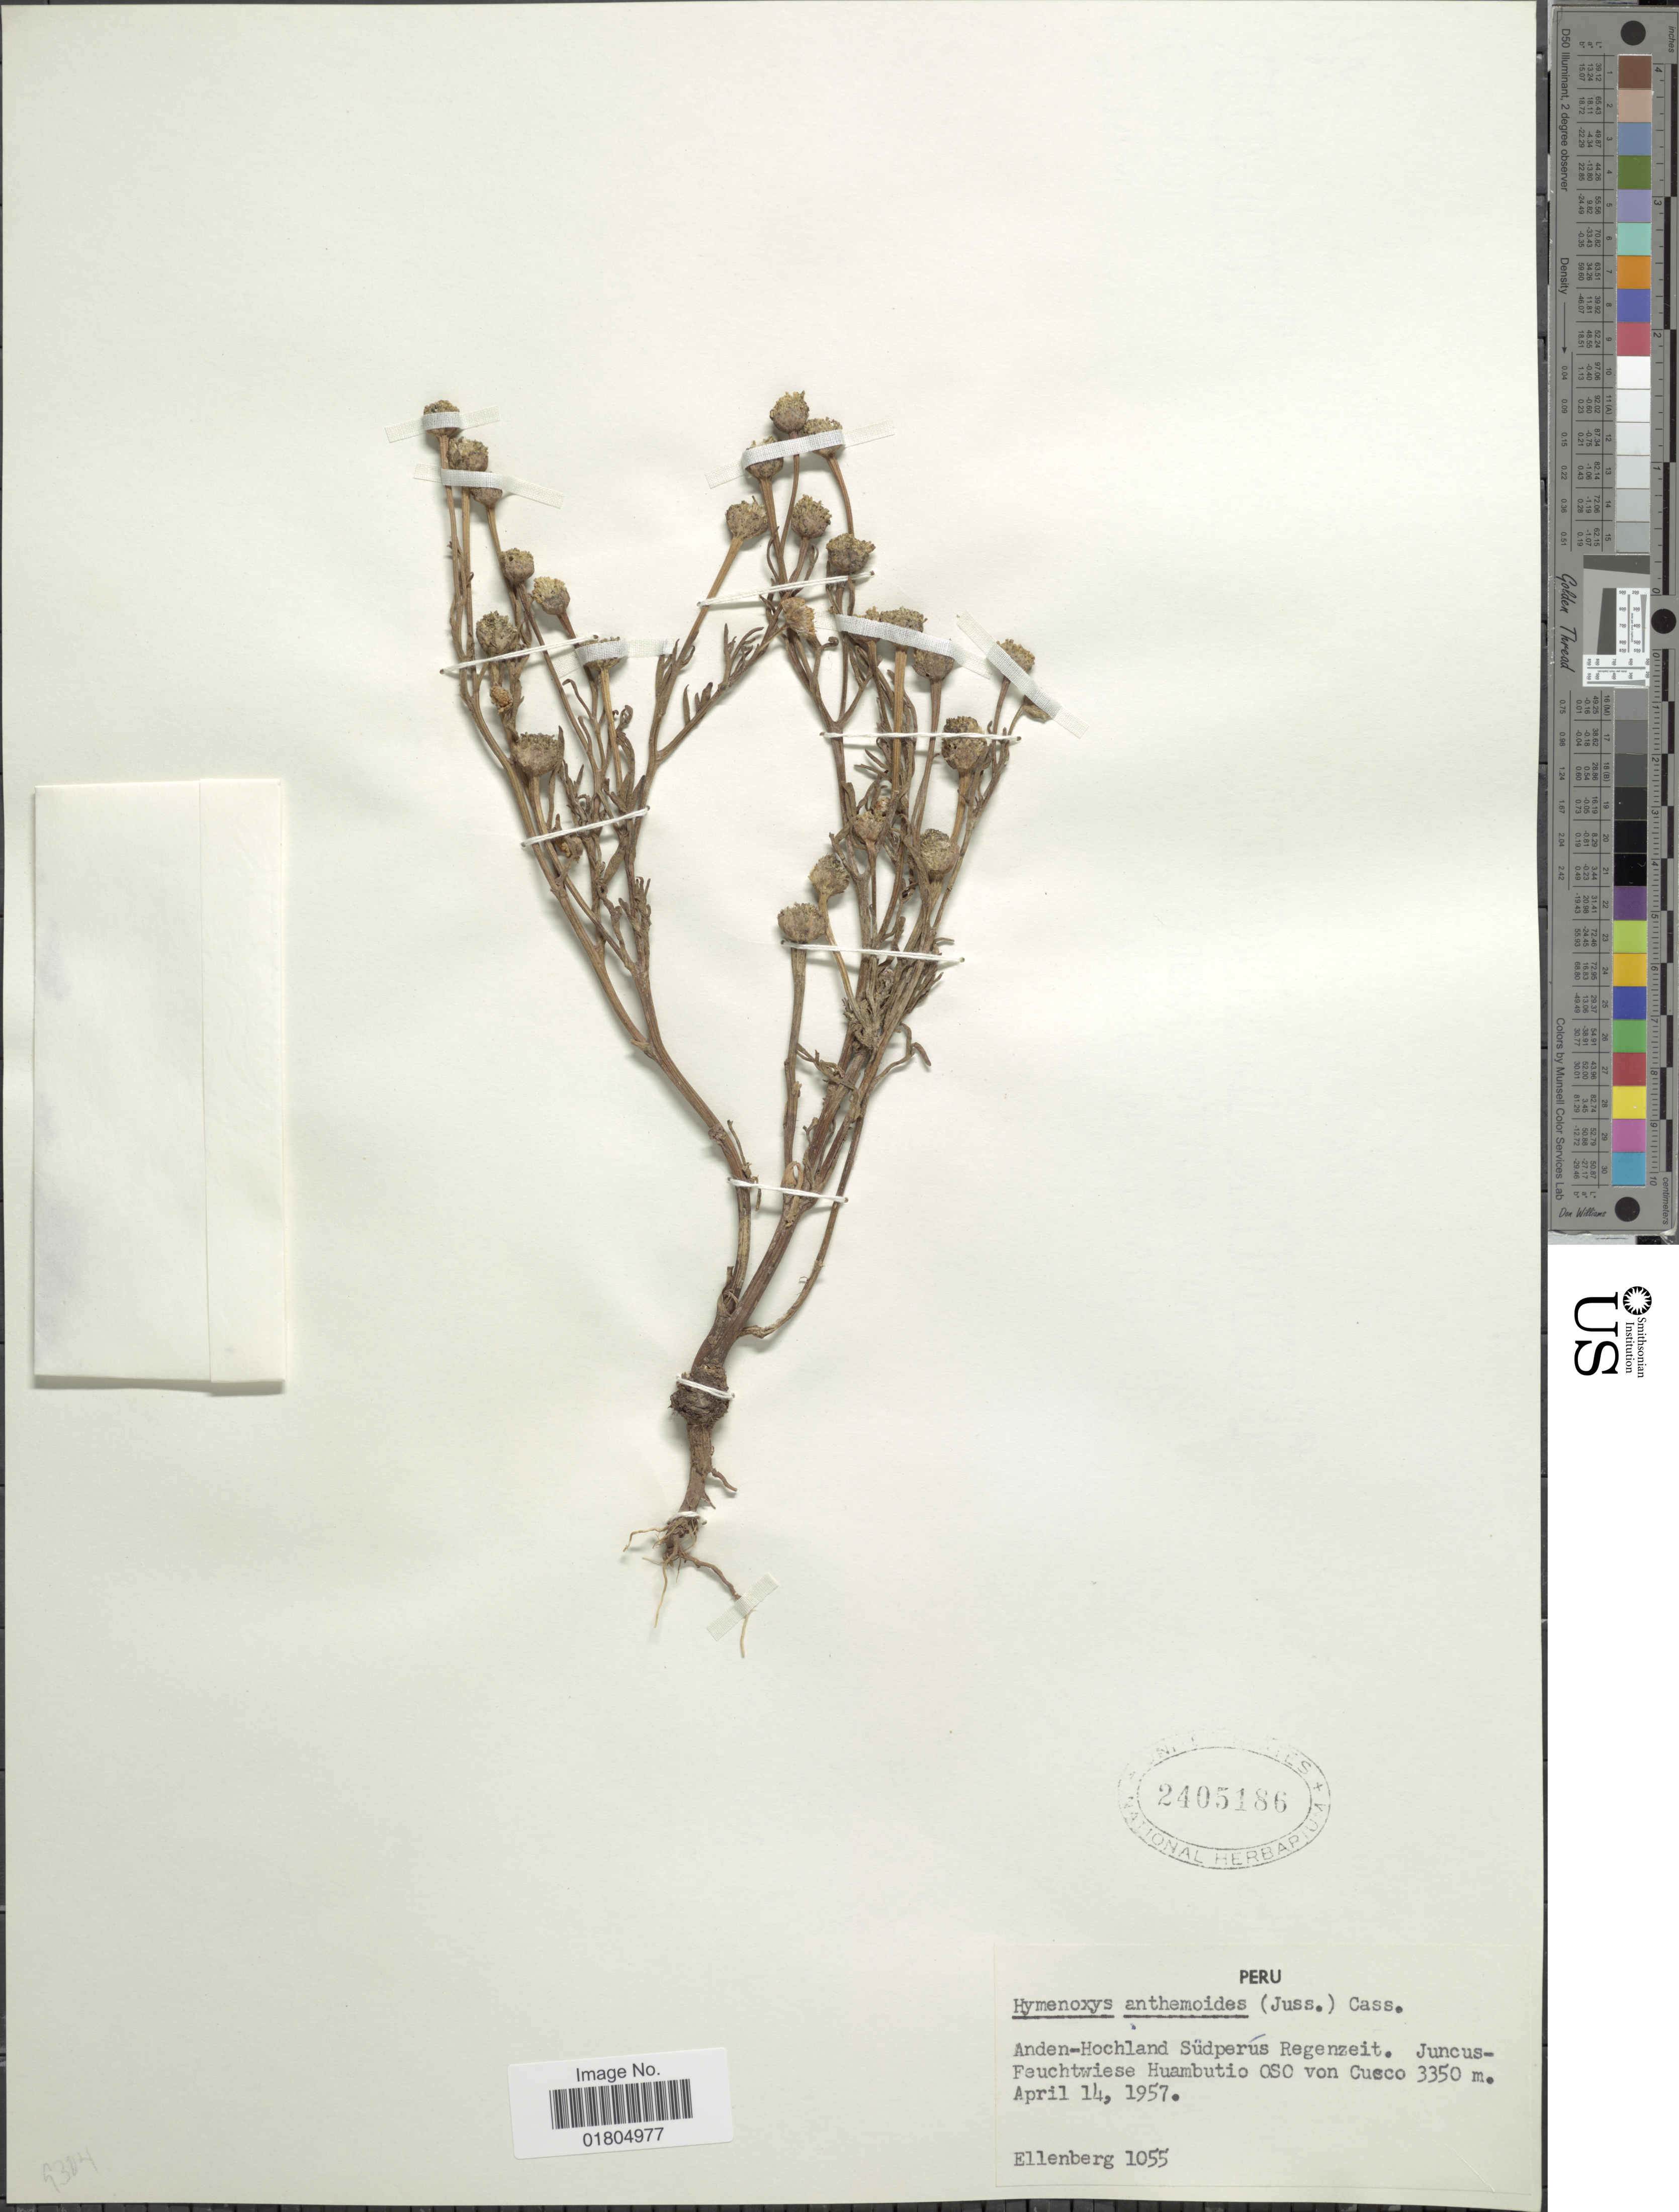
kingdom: Plantae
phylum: Tracheophyta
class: Magnoliopsida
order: Asterales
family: Asteraceae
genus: Hymenoxys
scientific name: Hymenoxys anthemoides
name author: (Juss.) Cass. ex DC.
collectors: H. Ellenberg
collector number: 1055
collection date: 1957-04-14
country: Peru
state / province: Cusco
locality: Anden-Hochland Sudperus Regenzeit, Juncus-Feuchtwiese Huambutio OSO von Cusco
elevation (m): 3350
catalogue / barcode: US 2405186